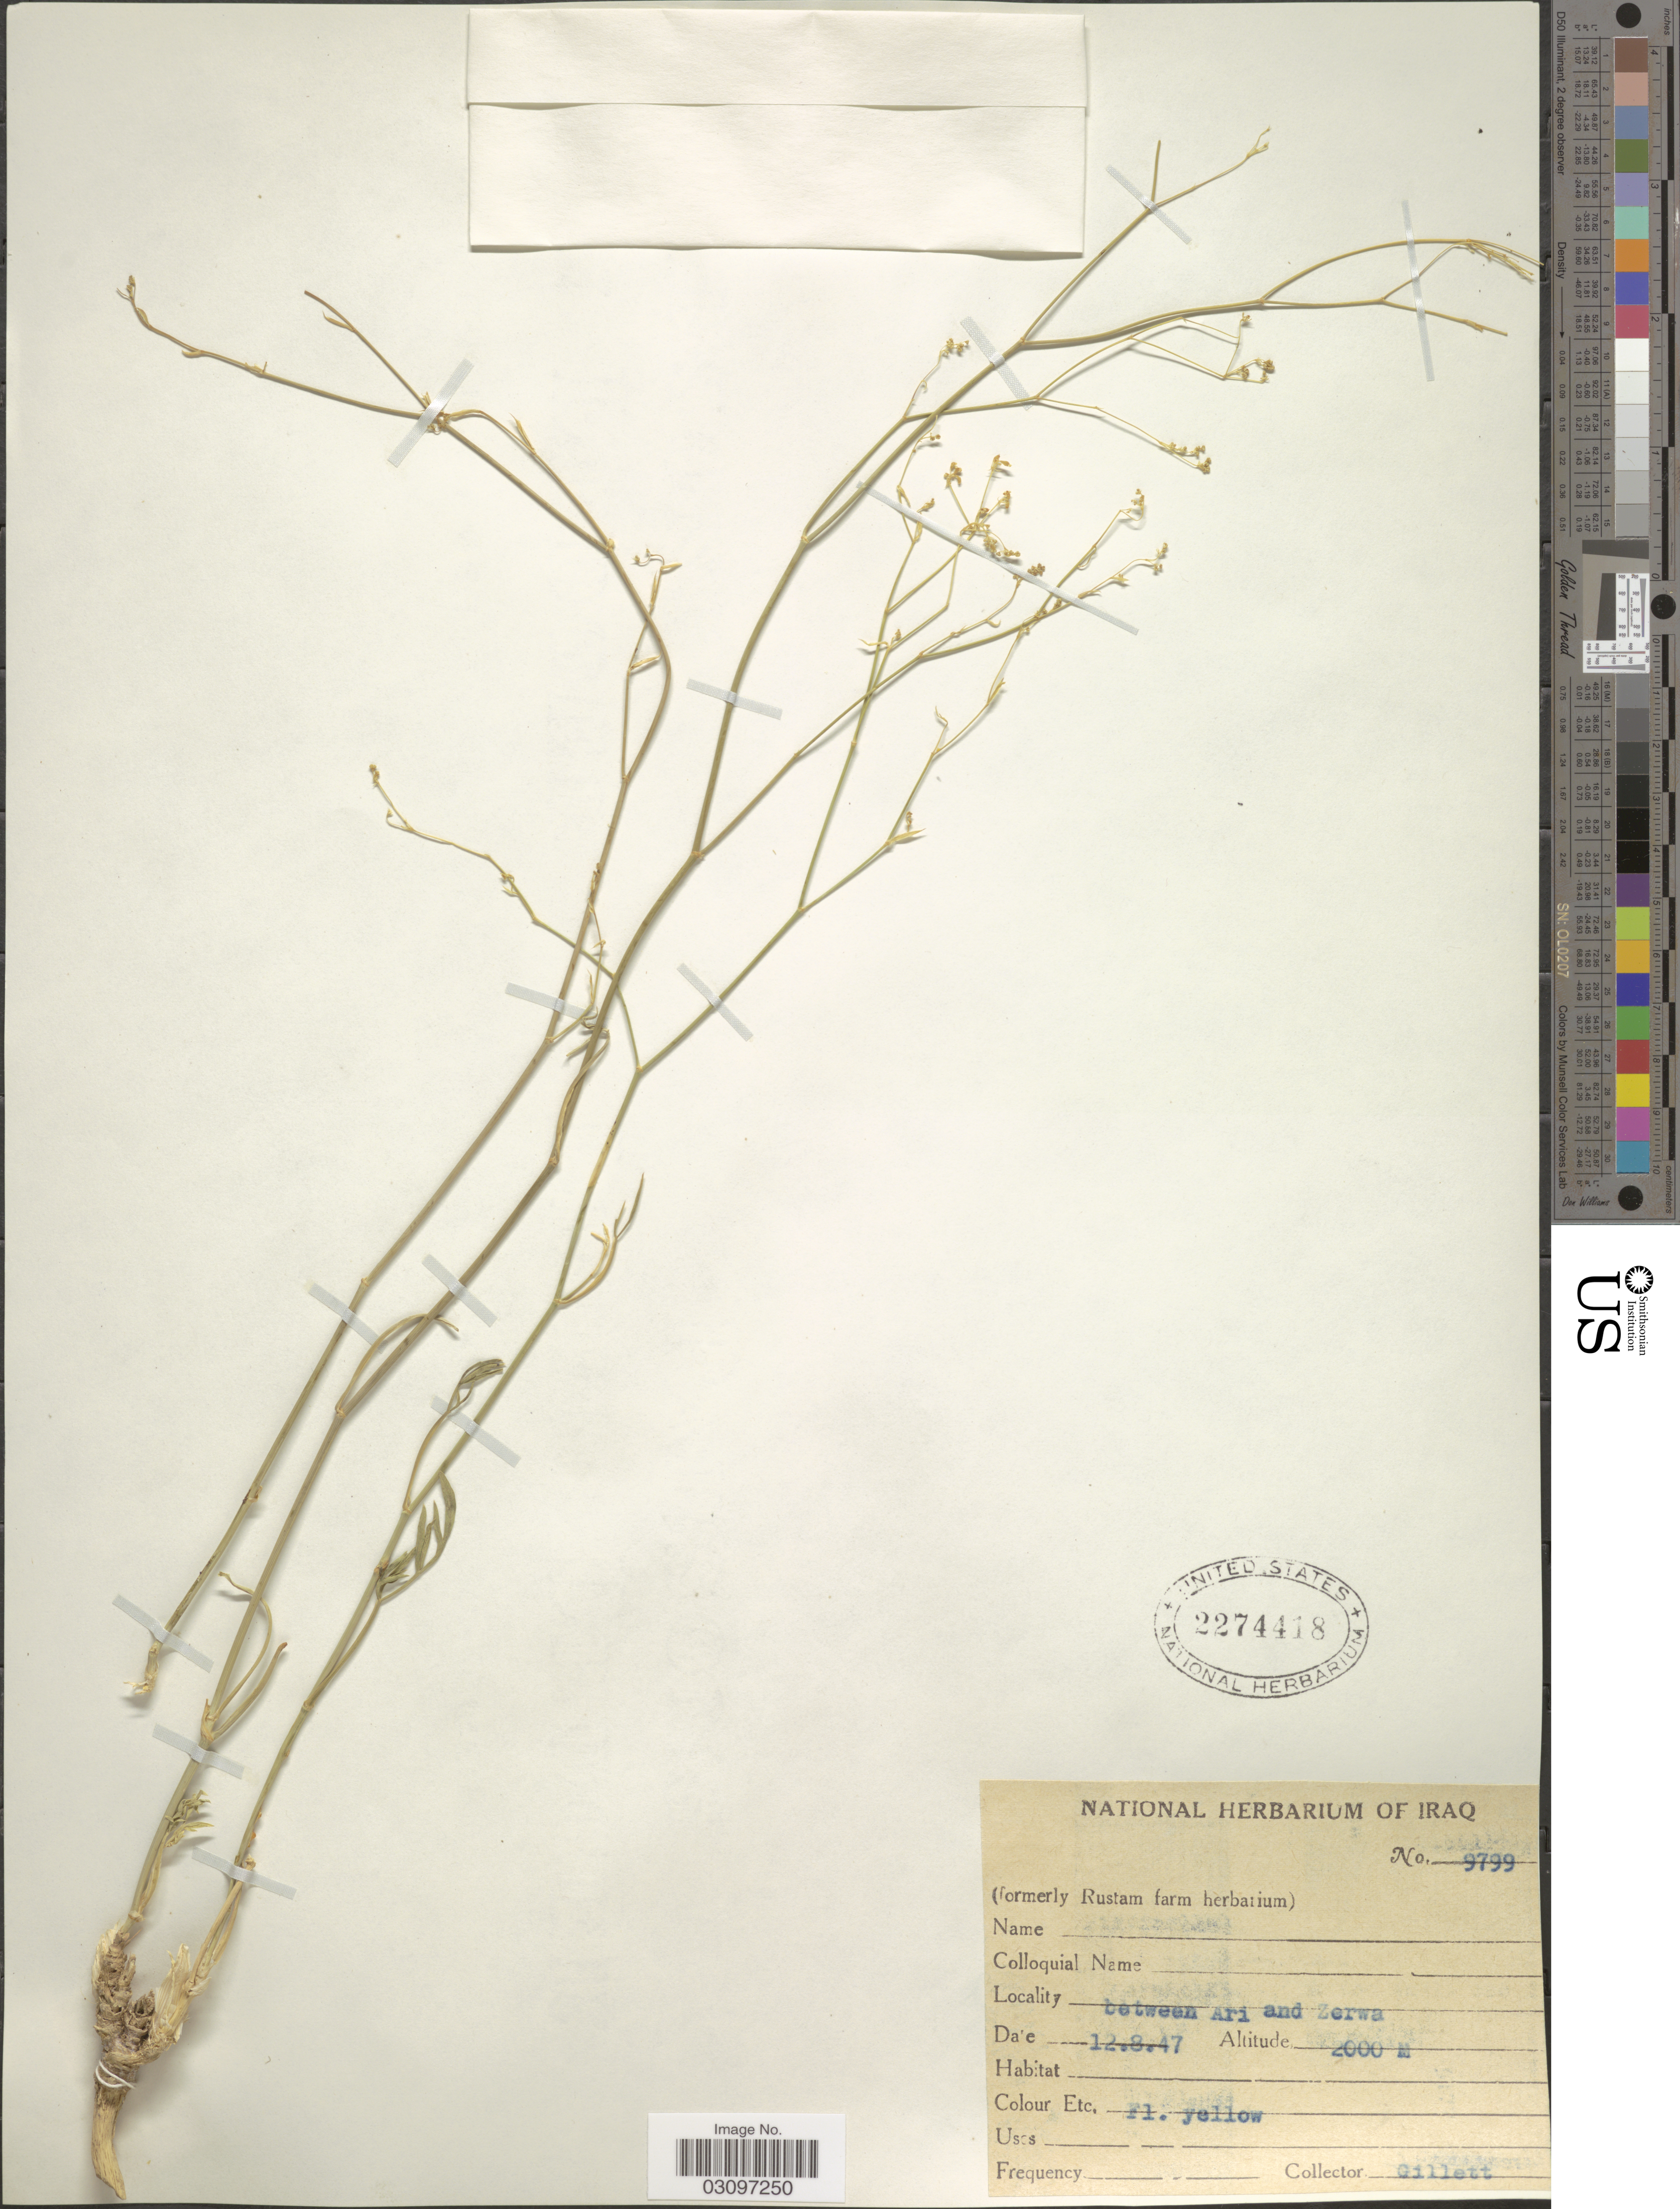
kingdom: Plantae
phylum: Tracheophyta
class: Magnoliopsida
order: Apiales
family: Apiaceae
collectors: Gillett, --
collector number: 9799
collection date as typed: Transcribed d/m/y: 12/8/47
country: Iraq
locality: Between Ari and Zerwa.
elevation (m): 2000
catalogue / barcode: US 2274418